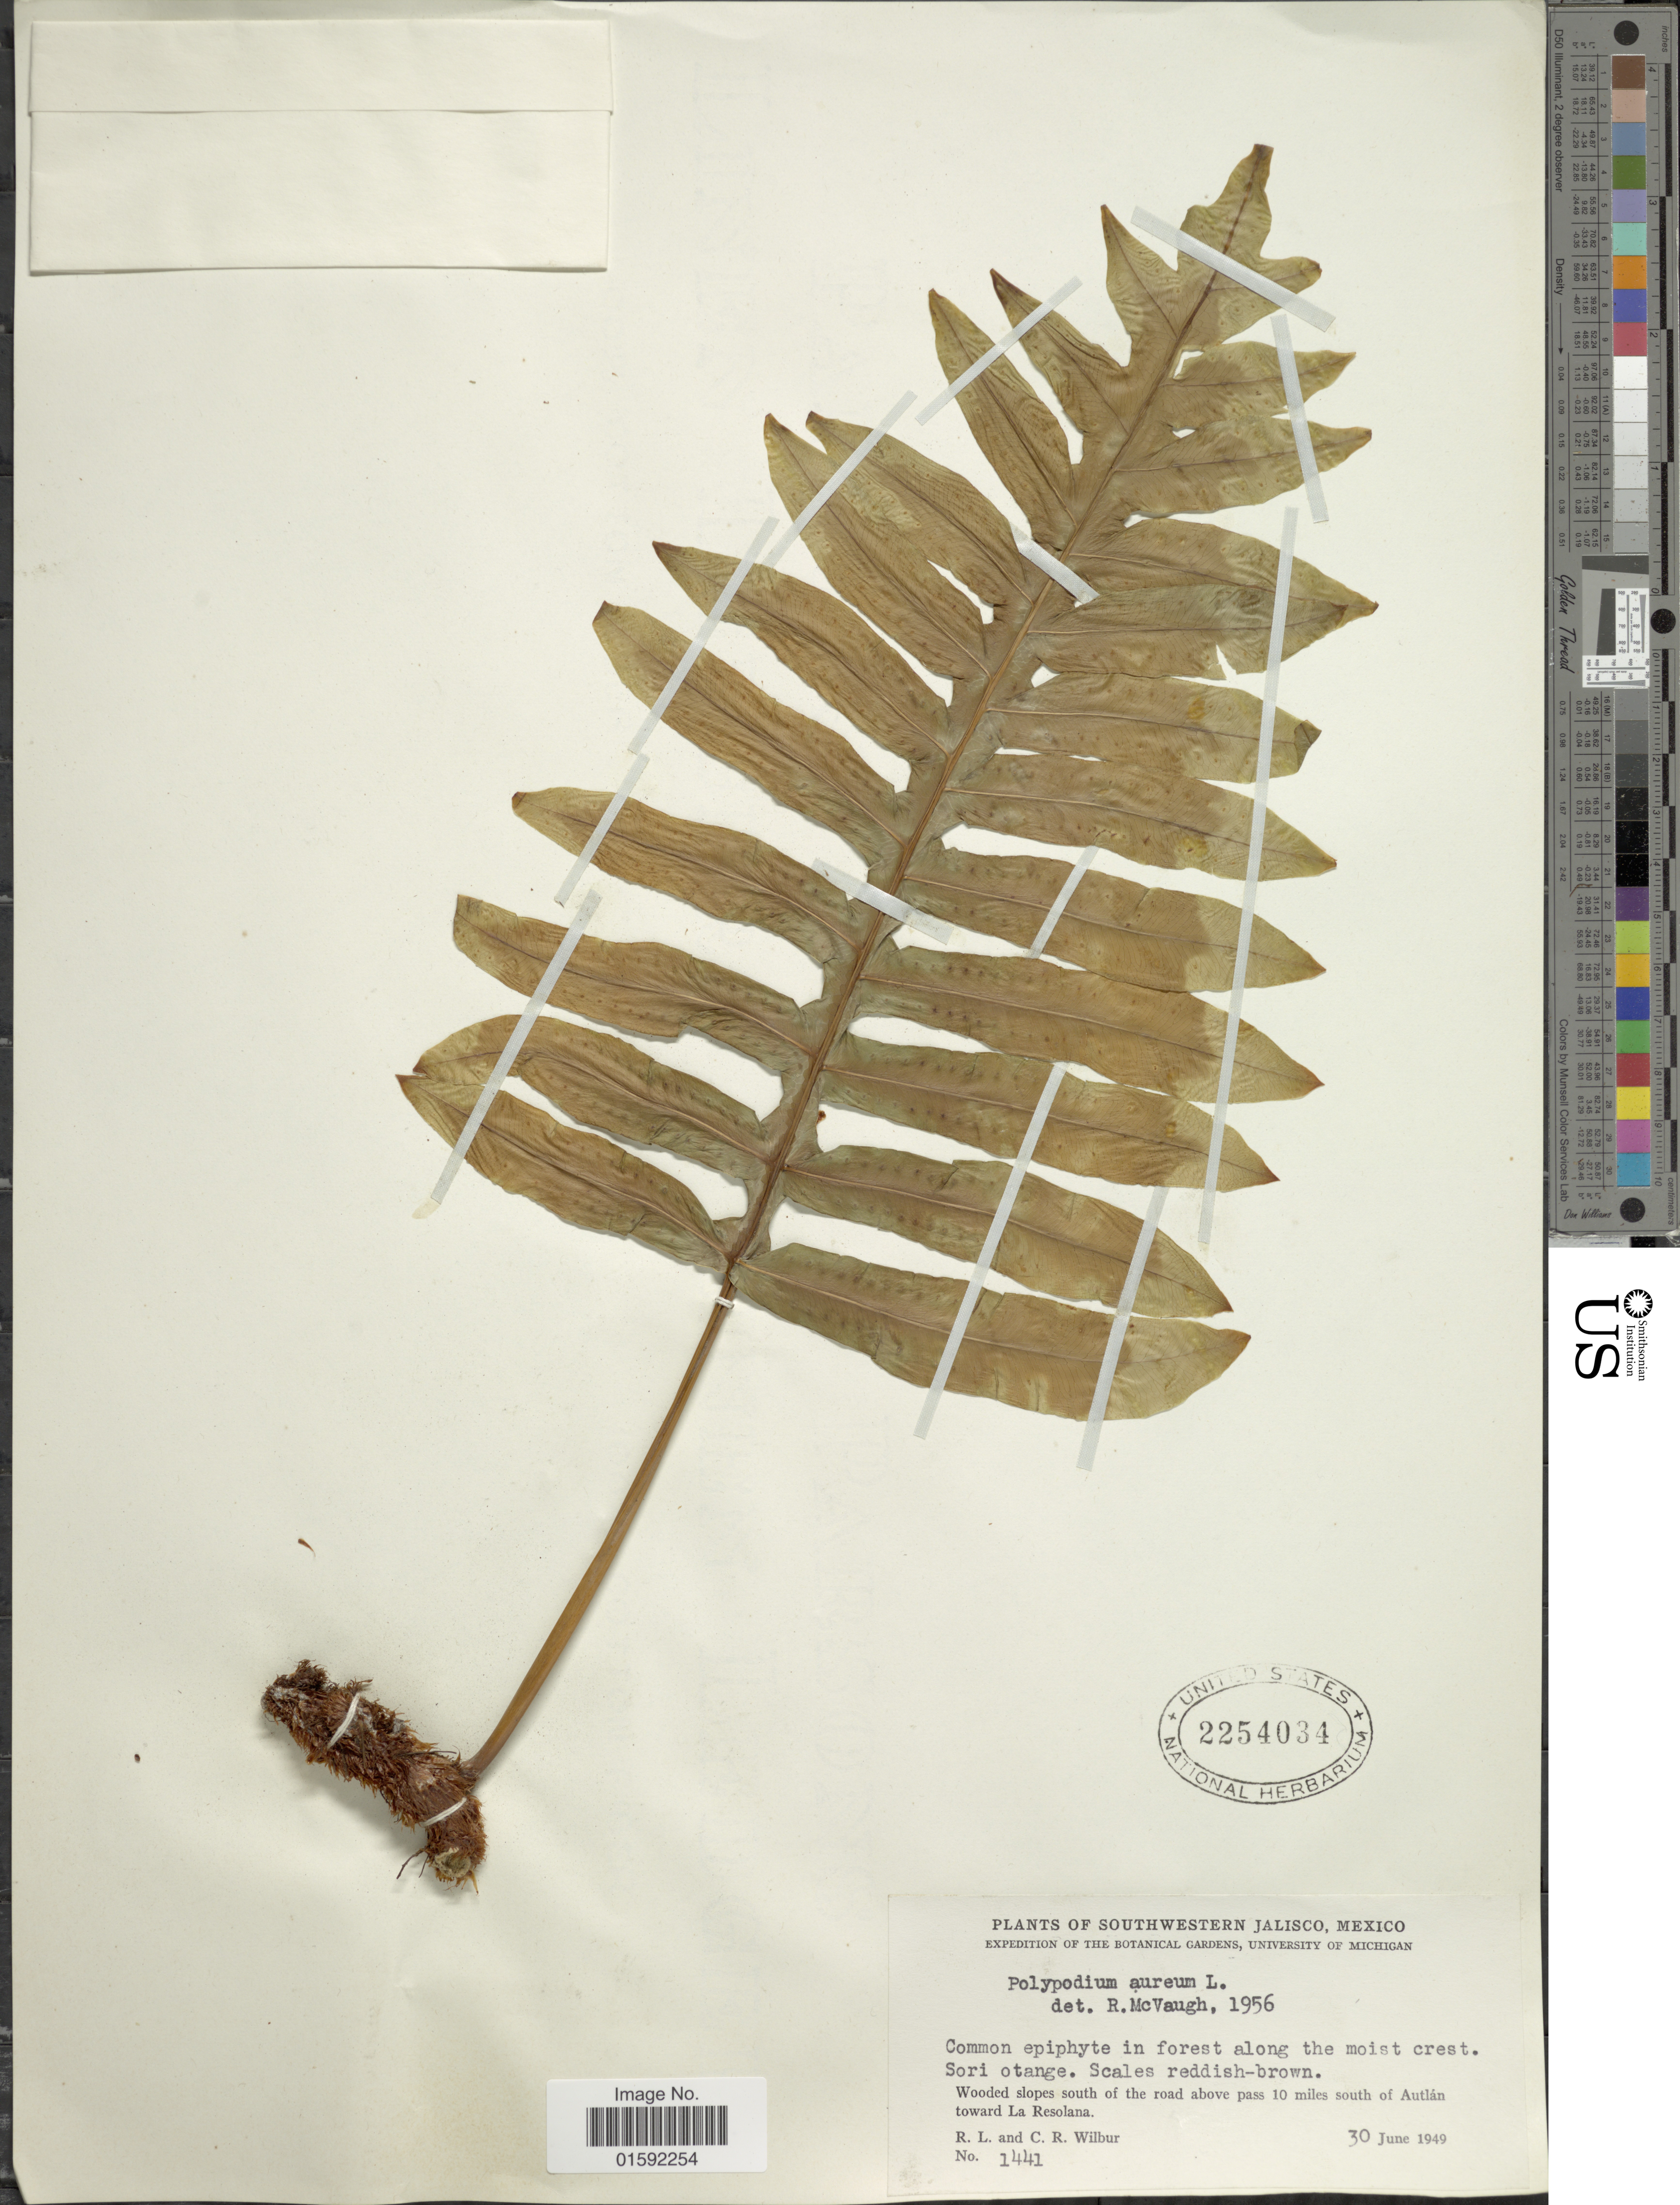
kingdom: Plantae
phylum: Tracheophyta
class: Polypodiopsida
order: Polypodiales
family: Polypodiaceae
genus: Phlebodium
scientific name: Phlebodium pseudoaureum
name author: (Cav.) Lellinger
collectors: R. L. Wilbur & C. Wilbur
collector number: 1441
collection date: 1949-06-30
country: Mexico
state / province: Jalisco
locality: Southwestern Jalisco, Mexico, wooded slopes south of road above pass 10 miles south of Autlán, towards La Resolana,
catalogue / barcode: US 2254034